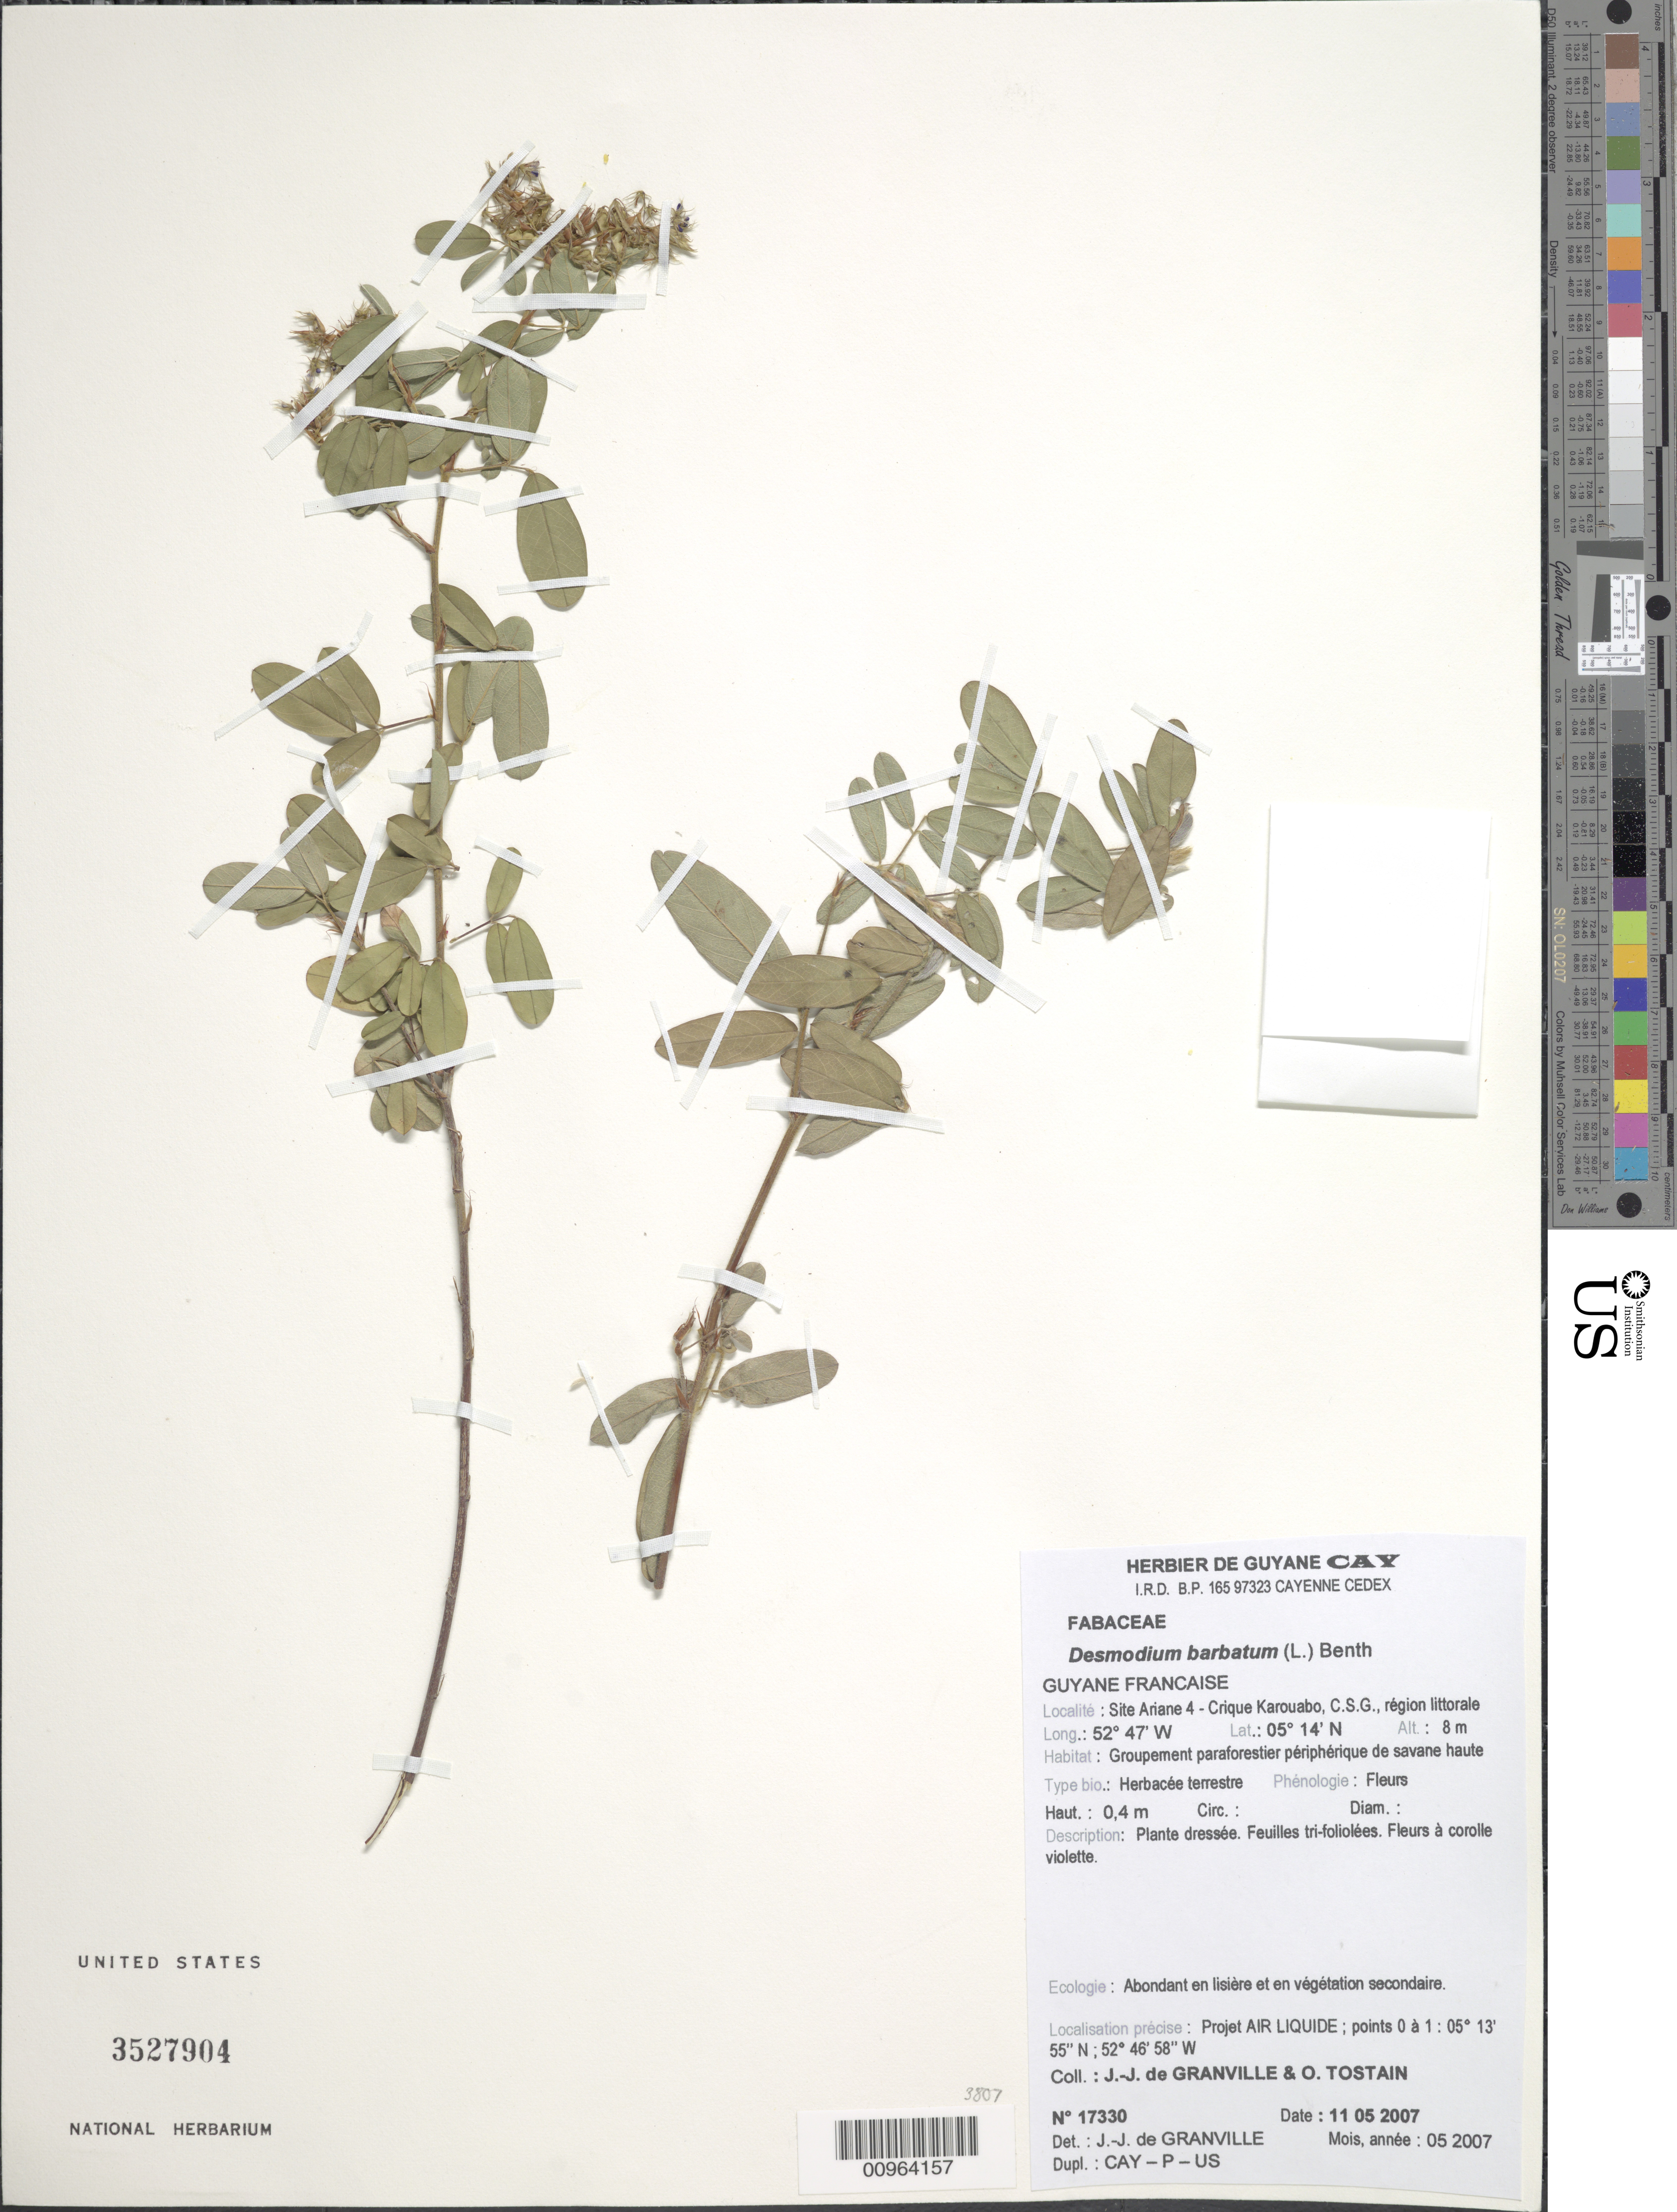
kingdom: Plantae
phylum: Tracheophyta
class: Magnoliopsida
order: Fabales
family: Fabaceae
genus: Grona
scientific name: Grona barbata var. barbata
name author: (L.) H. Ohashi & K. Ohashi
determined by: Strong, Mark T., (BOT), Smithsonian Institution - National Museum of Natural History (UNITED STATES)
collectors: J.-J. de Granville & O. Tostain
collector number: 17330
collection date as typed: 11-May-07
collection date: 2007-05-11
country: French Guiana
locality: Crique Karouabo, C.S.G., Site Ariane 4. Projet AIR LIQUIDE; points 0 a 1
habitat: Region littorale; grouplement paraforestier peripherique de savane haute. Lisiere et en vegetation secondaire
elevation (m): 8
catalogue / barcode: US 3527904